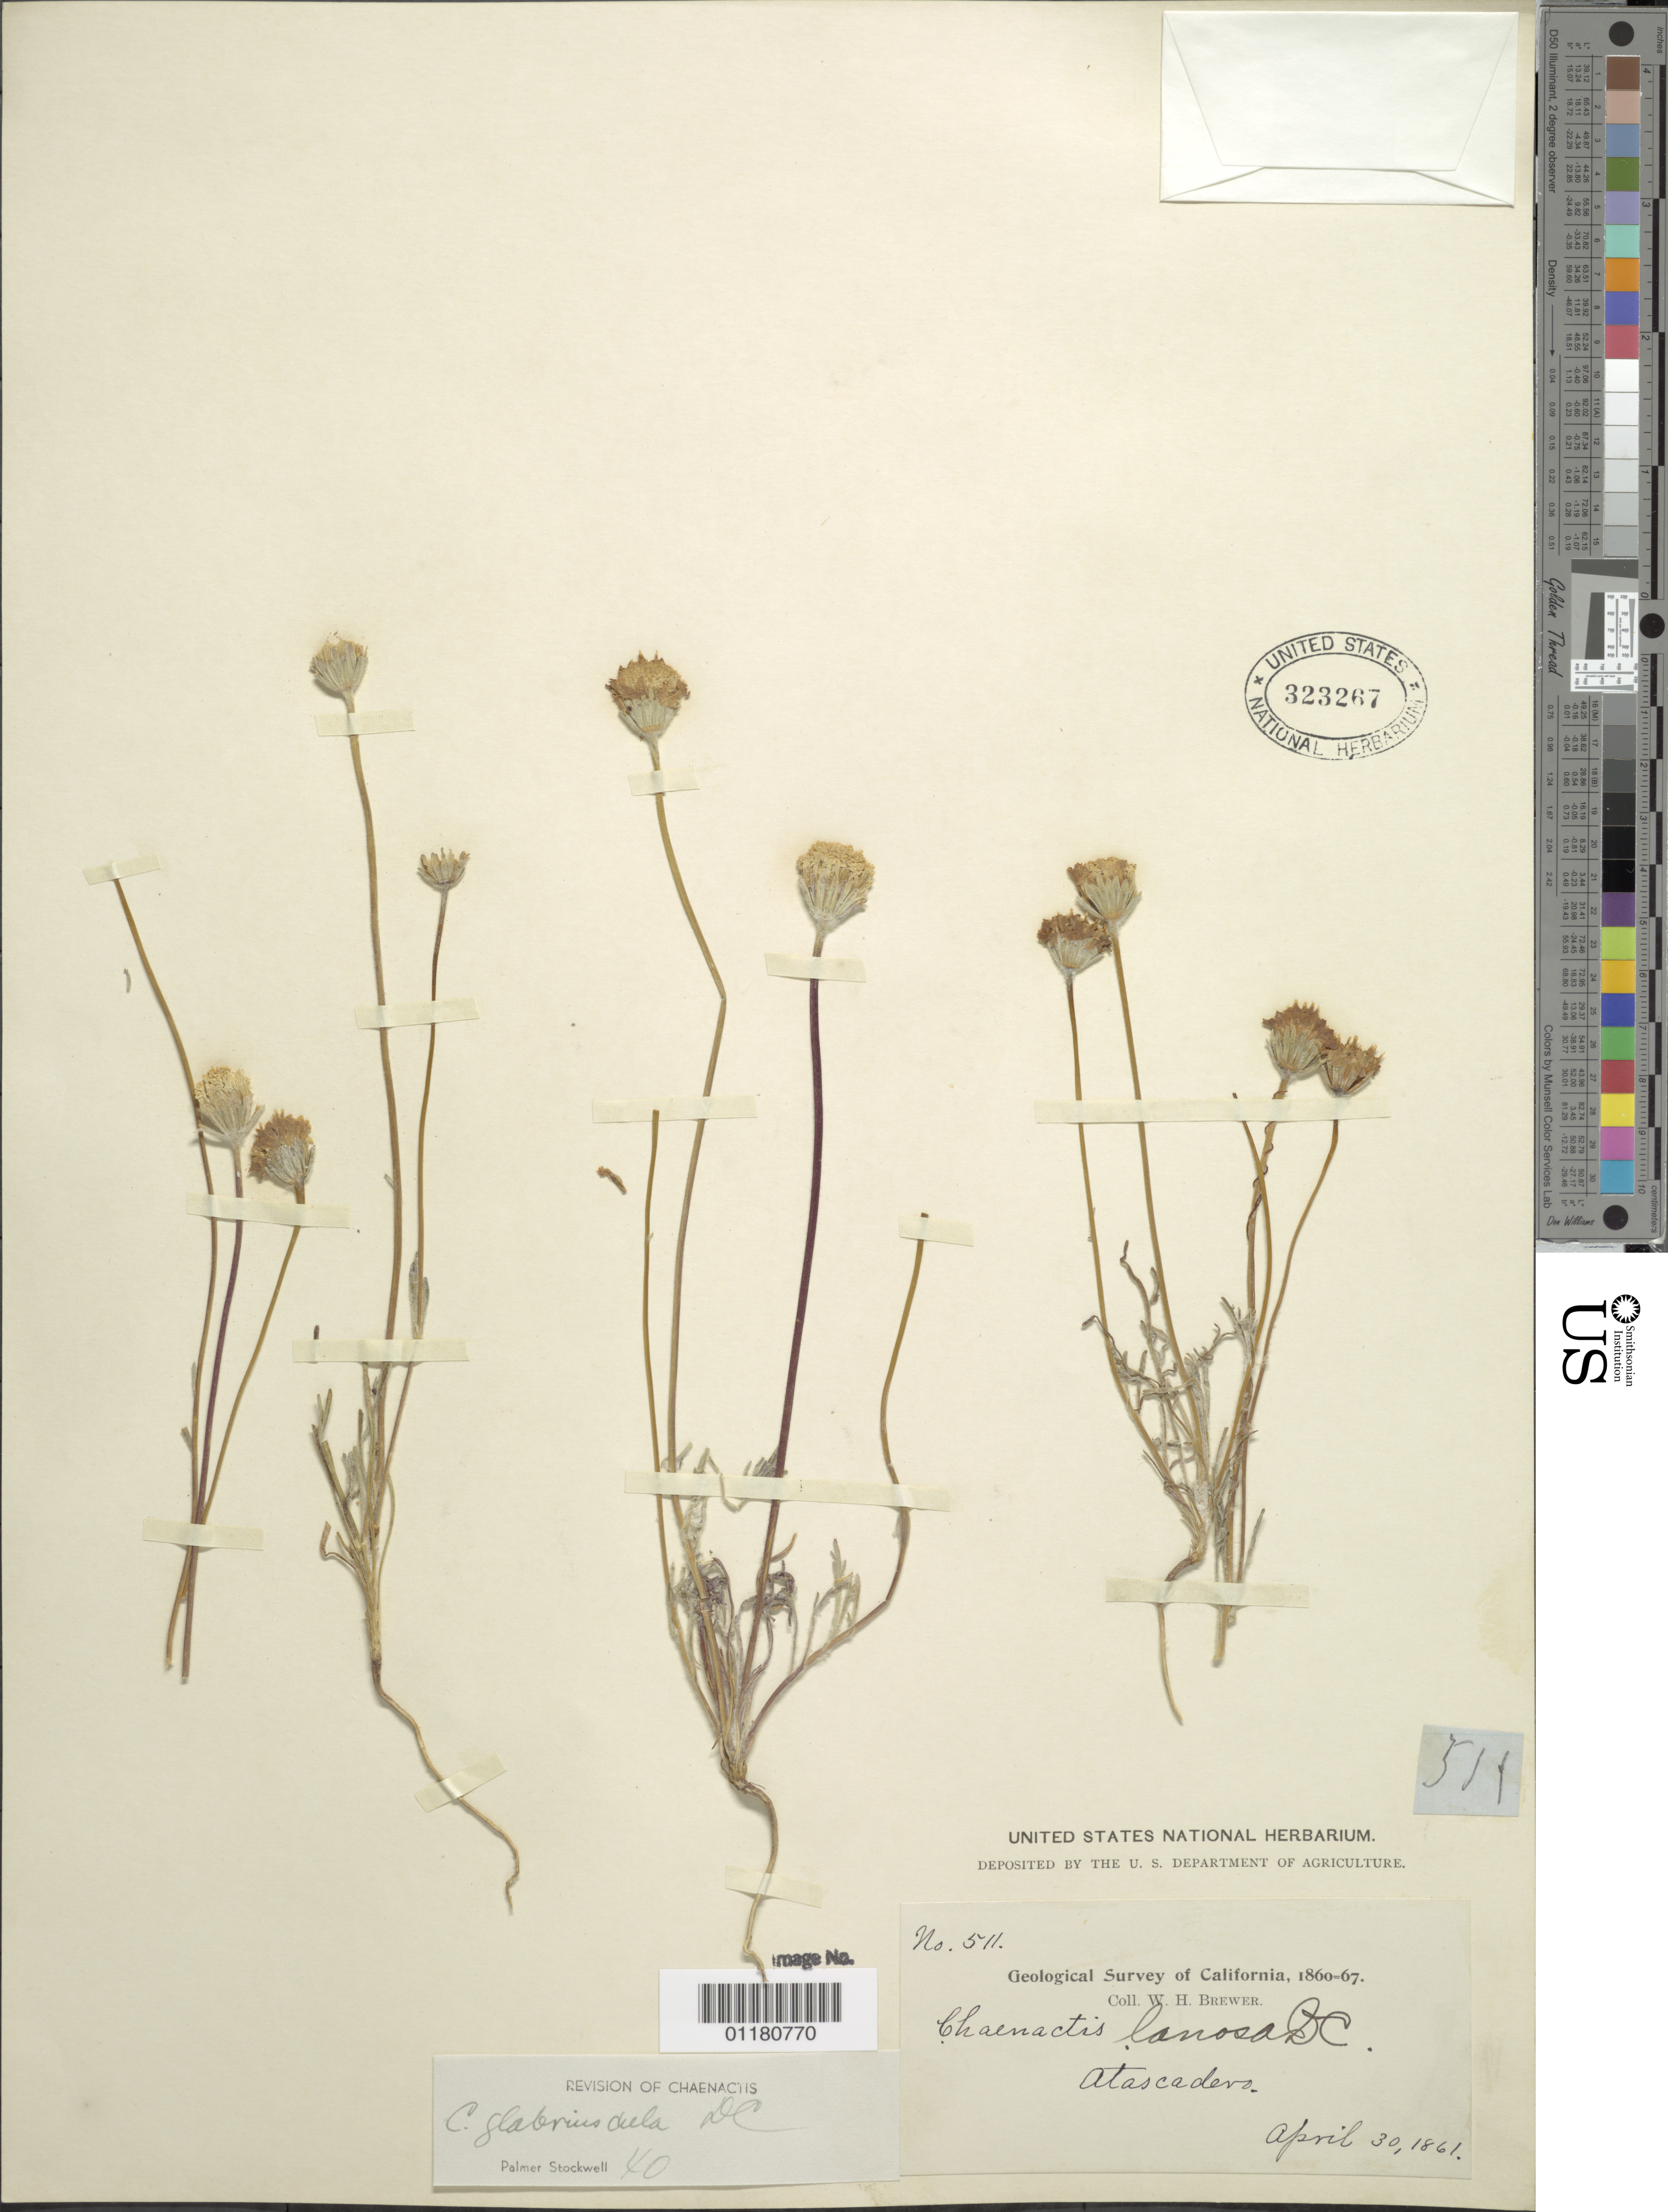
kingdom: Plantae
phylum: Tracheophyta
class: Magnoliopsida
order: Asterales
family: Asteraceae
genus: Chaenactis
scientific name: Chaenactis glabriuscula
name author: DC.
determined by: Stockwell, P.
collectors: W. H. Brewer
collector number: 511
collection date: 1861-04-30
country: United States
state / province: California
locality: Atascadero.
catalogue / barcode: US 323267